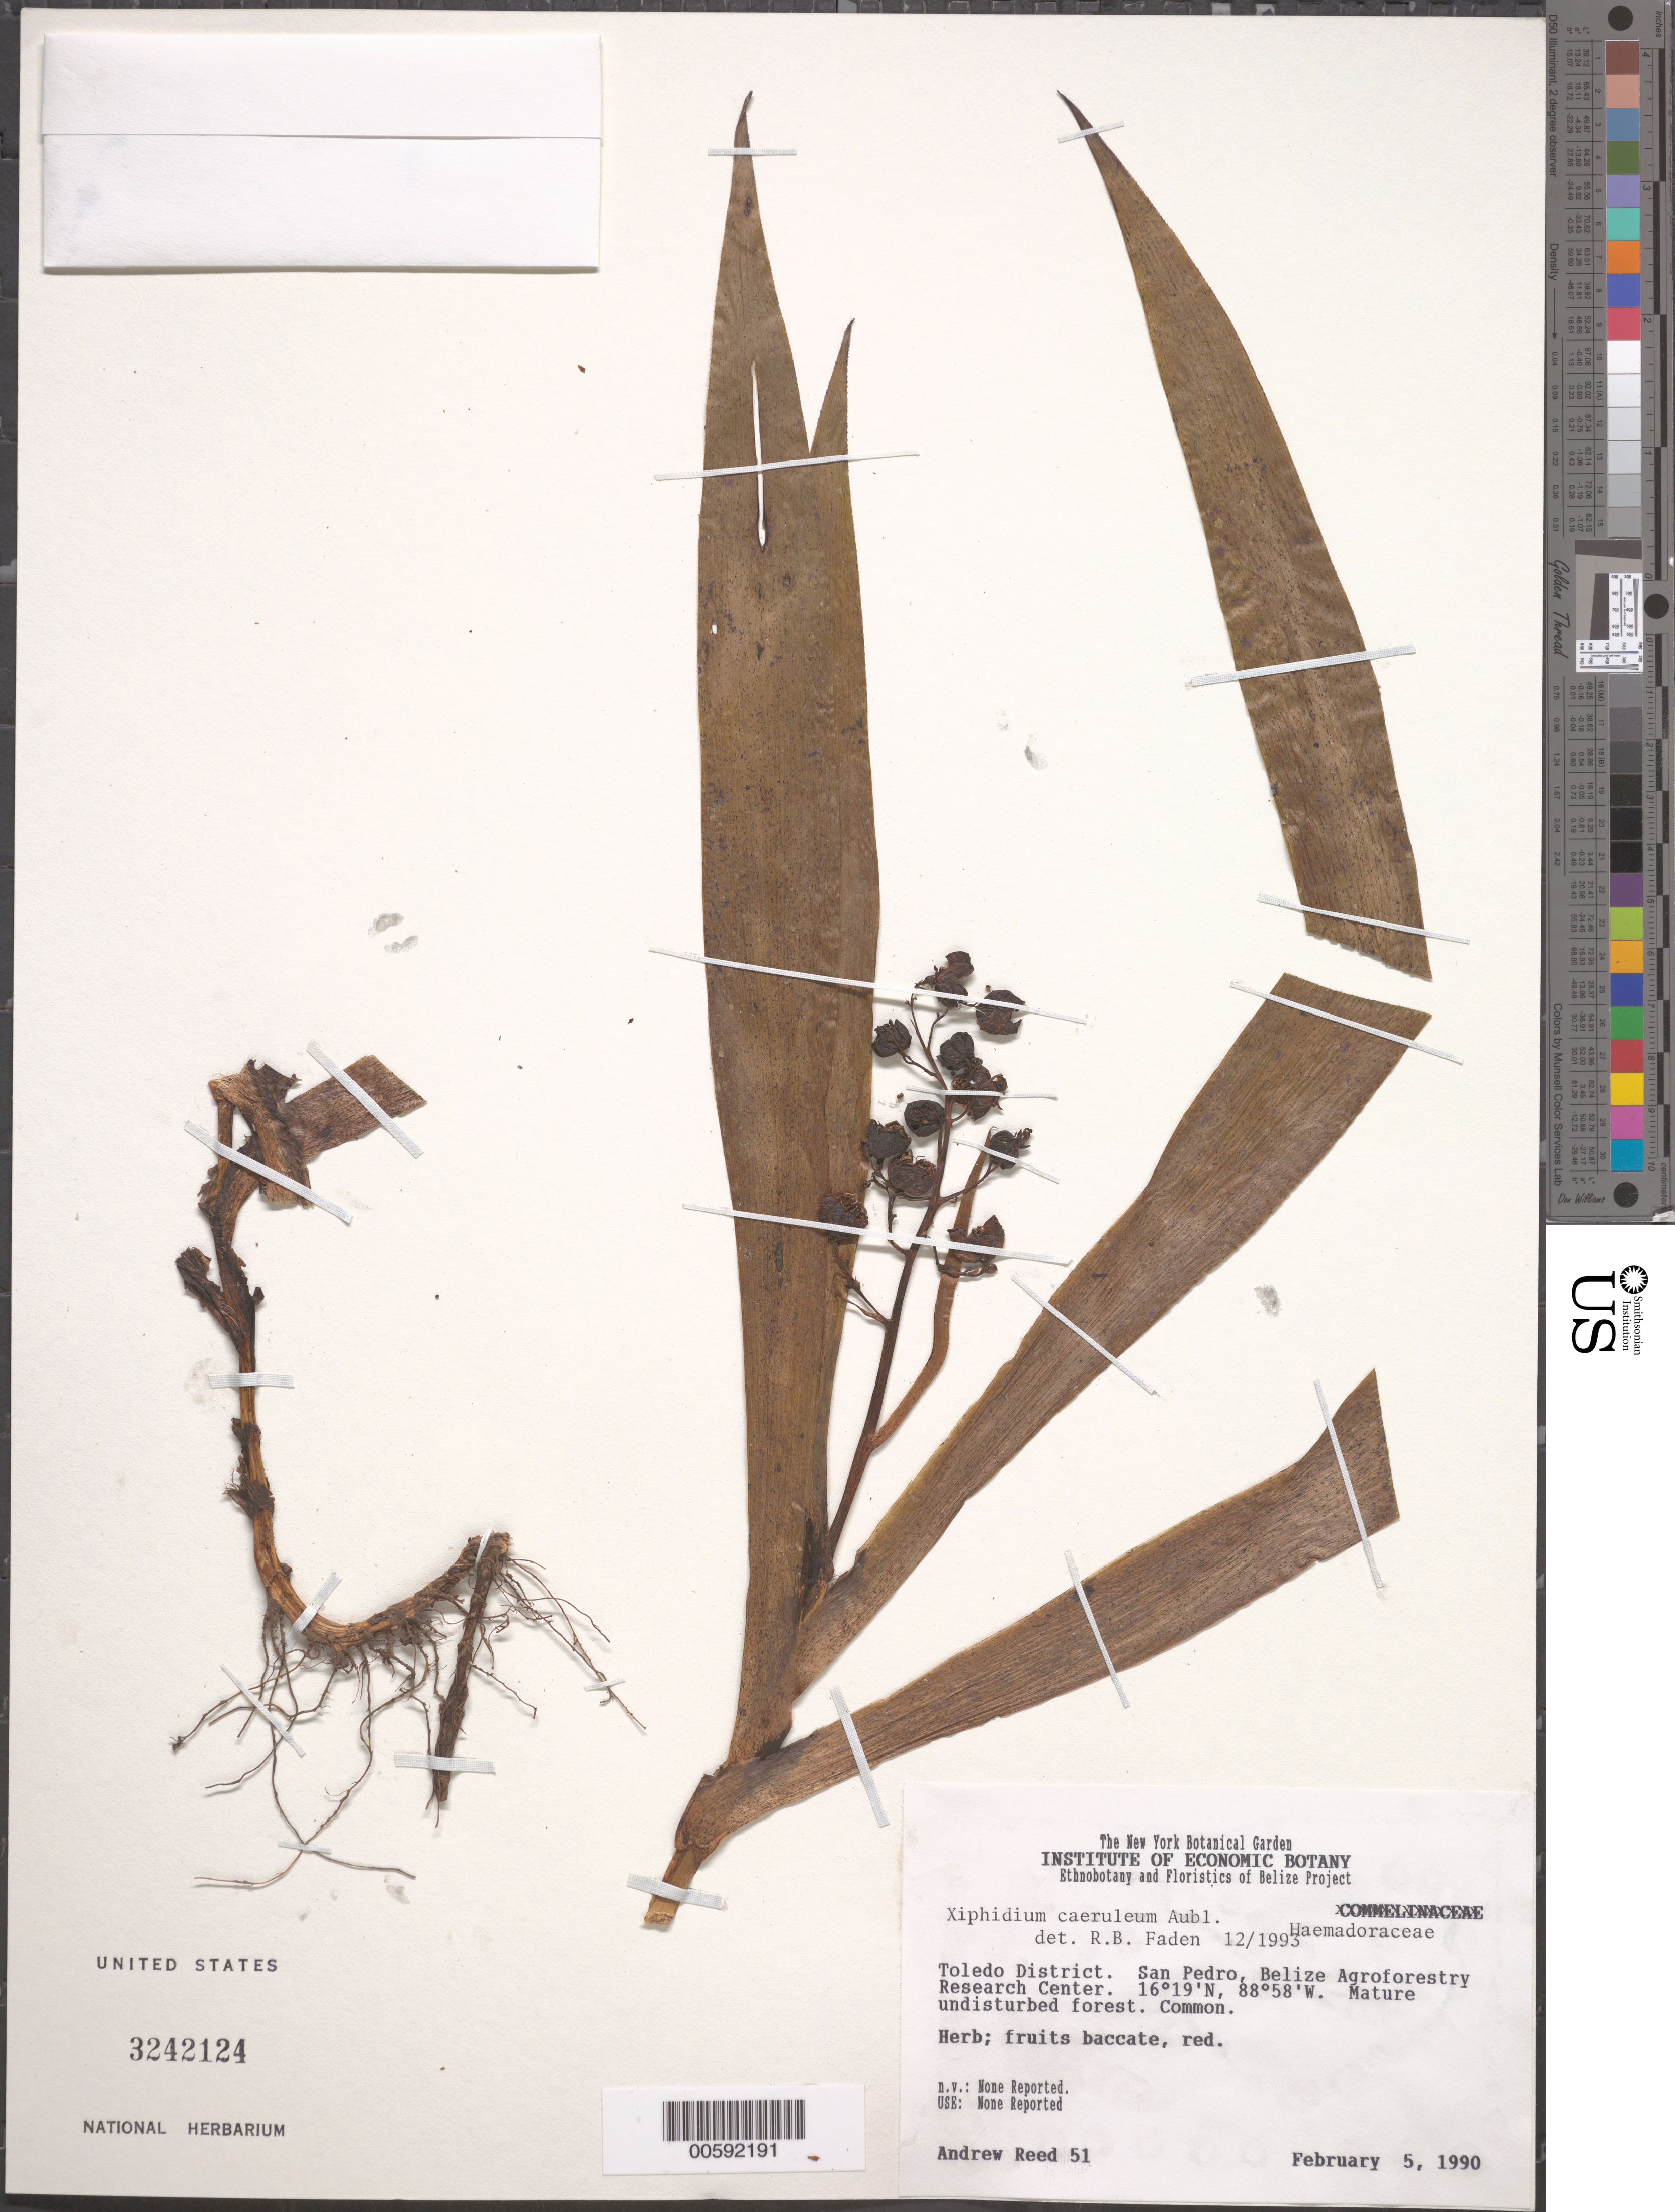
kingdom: Plantae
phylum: Tracheophyta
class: Liliopsida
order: Commelinales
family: Haemodoraceae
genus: Xiphidium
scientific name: Xiphidium caeruleum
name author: Aubl.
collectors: A. Reed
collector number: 51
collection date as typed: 05 Feb 1990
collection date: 1990-02-05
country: Belize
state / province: Toledo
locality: San Pedro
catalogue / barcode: US 3242124